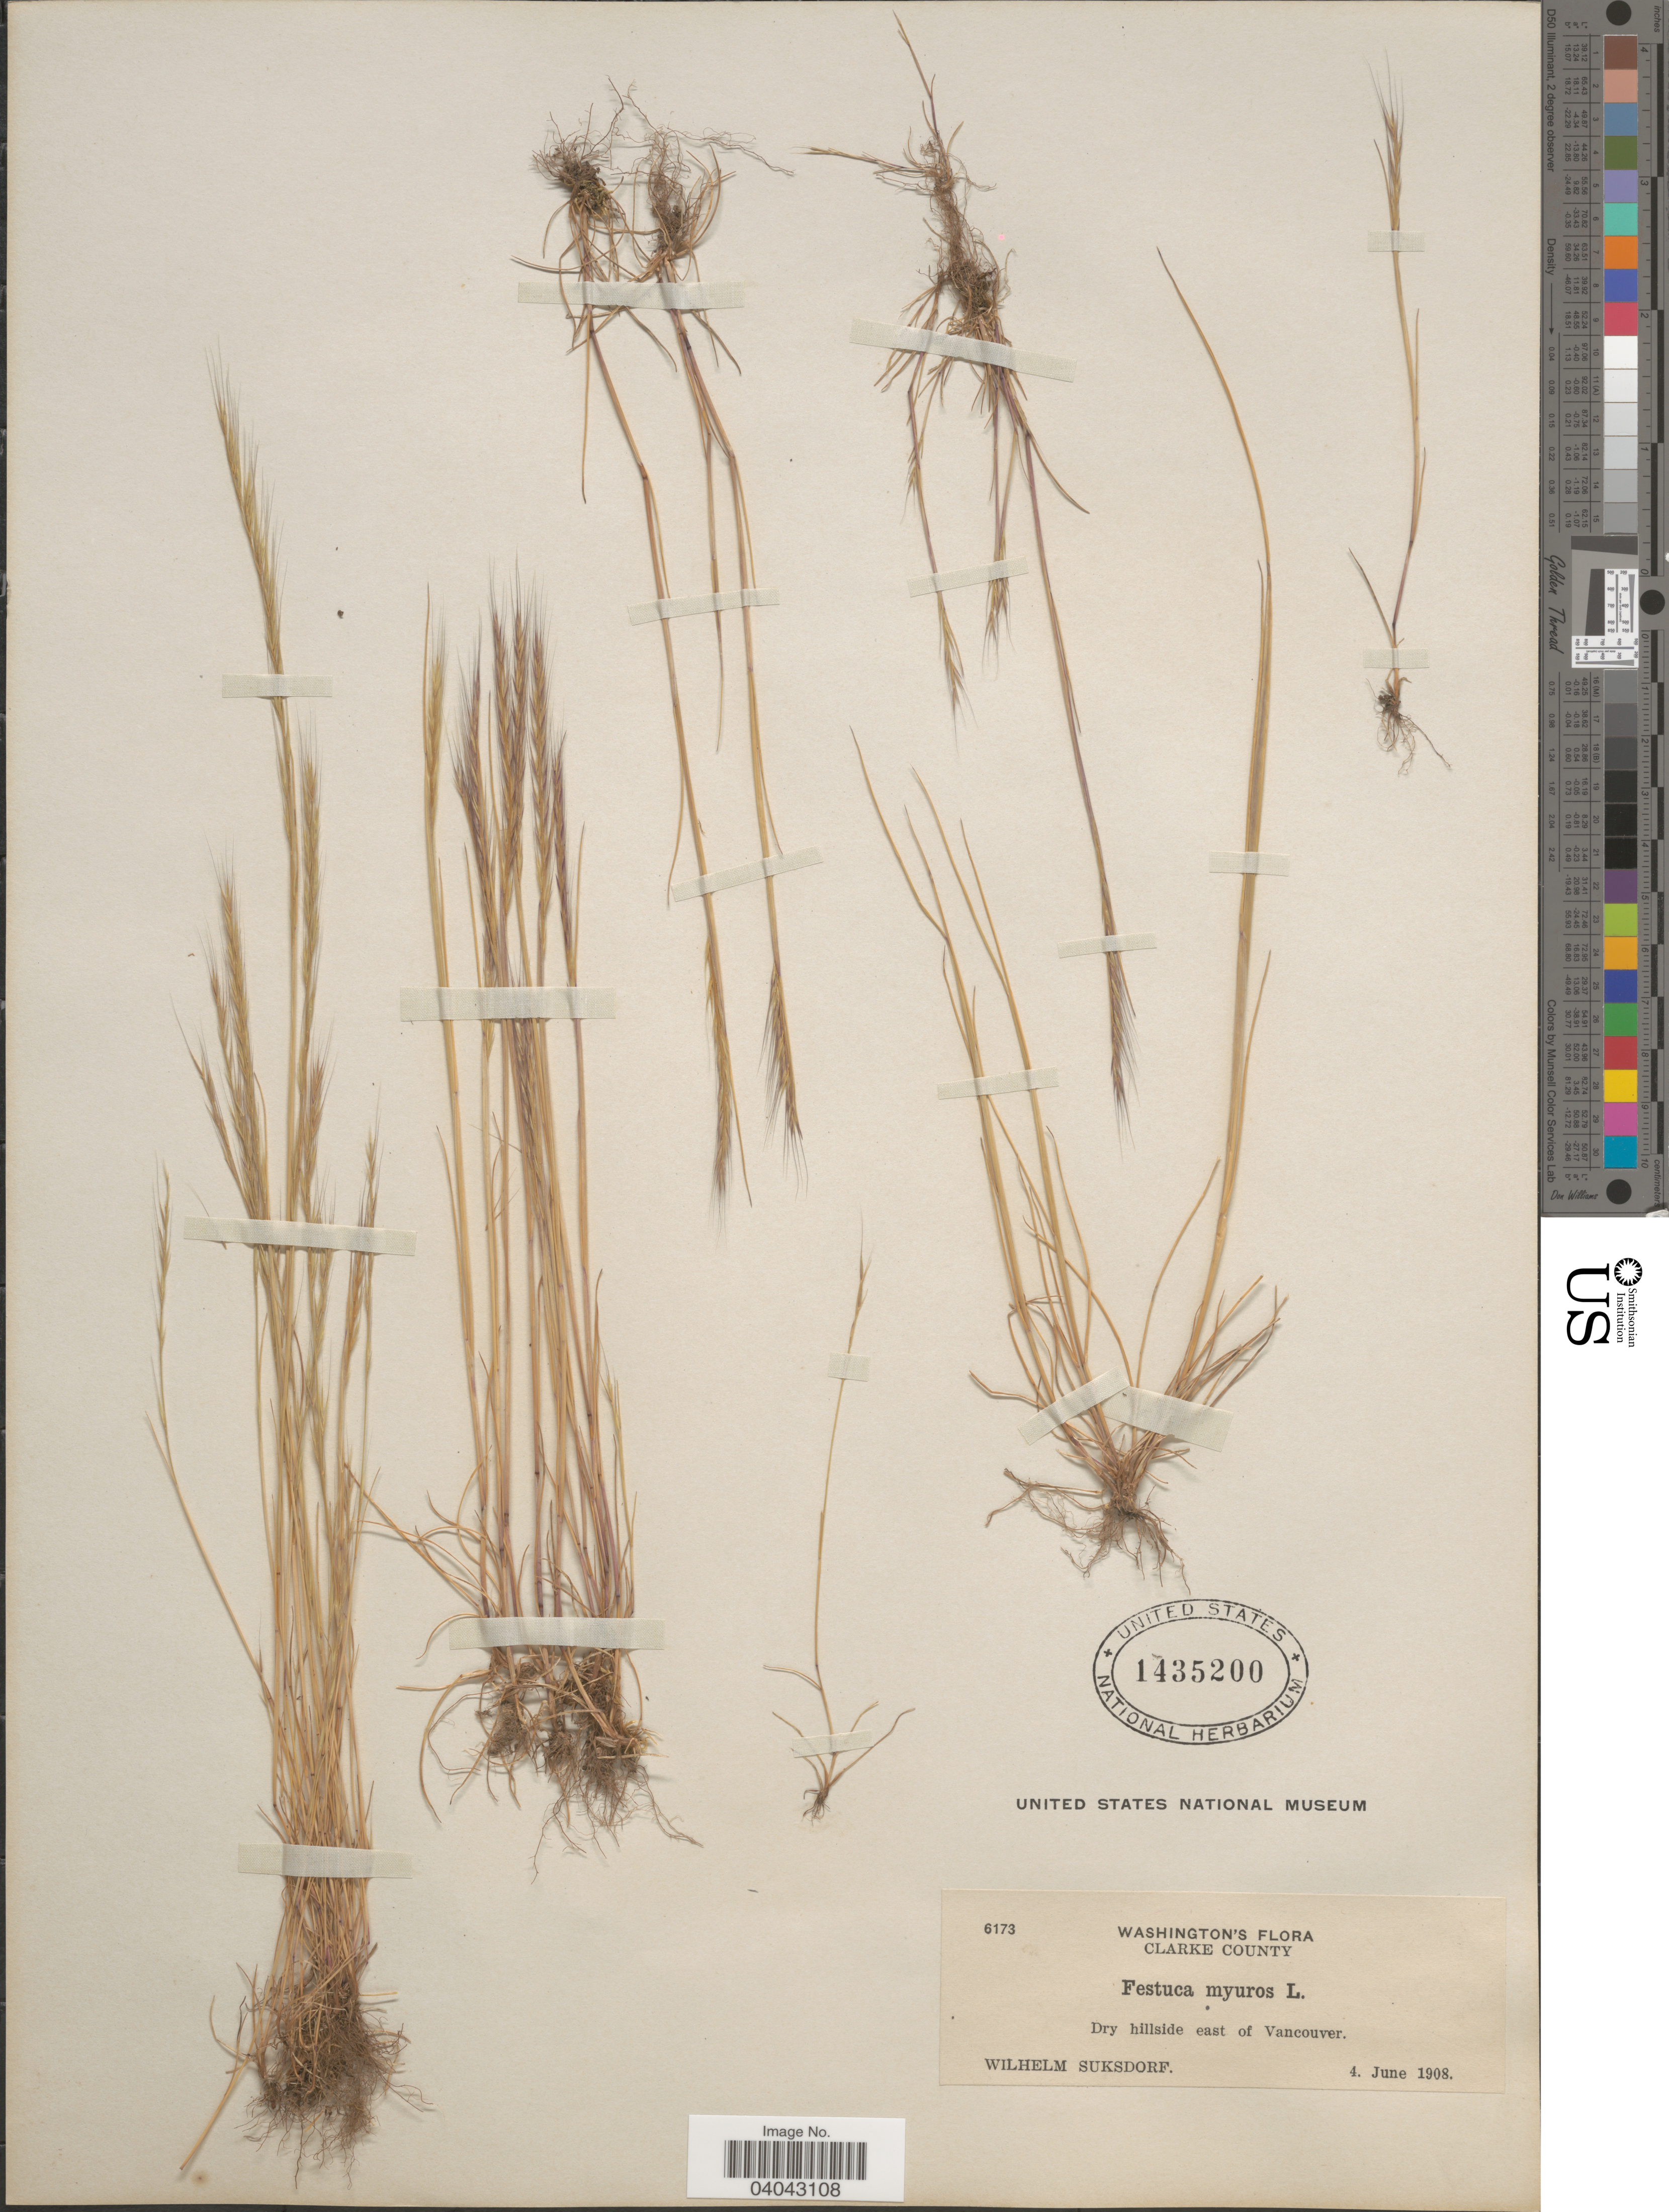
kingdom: Plantae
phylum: Tracheophyta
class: Liliopsida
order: Poales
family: Poaceae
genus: Festuca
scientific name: Festuca myuros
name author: L.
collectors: W. N. Suksdorf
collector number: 6173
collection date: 1908-06-04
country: United States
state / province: Washington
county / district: Clark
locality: Clarke County. Dry hillside east of Vancouver.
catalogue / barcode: US 1435200